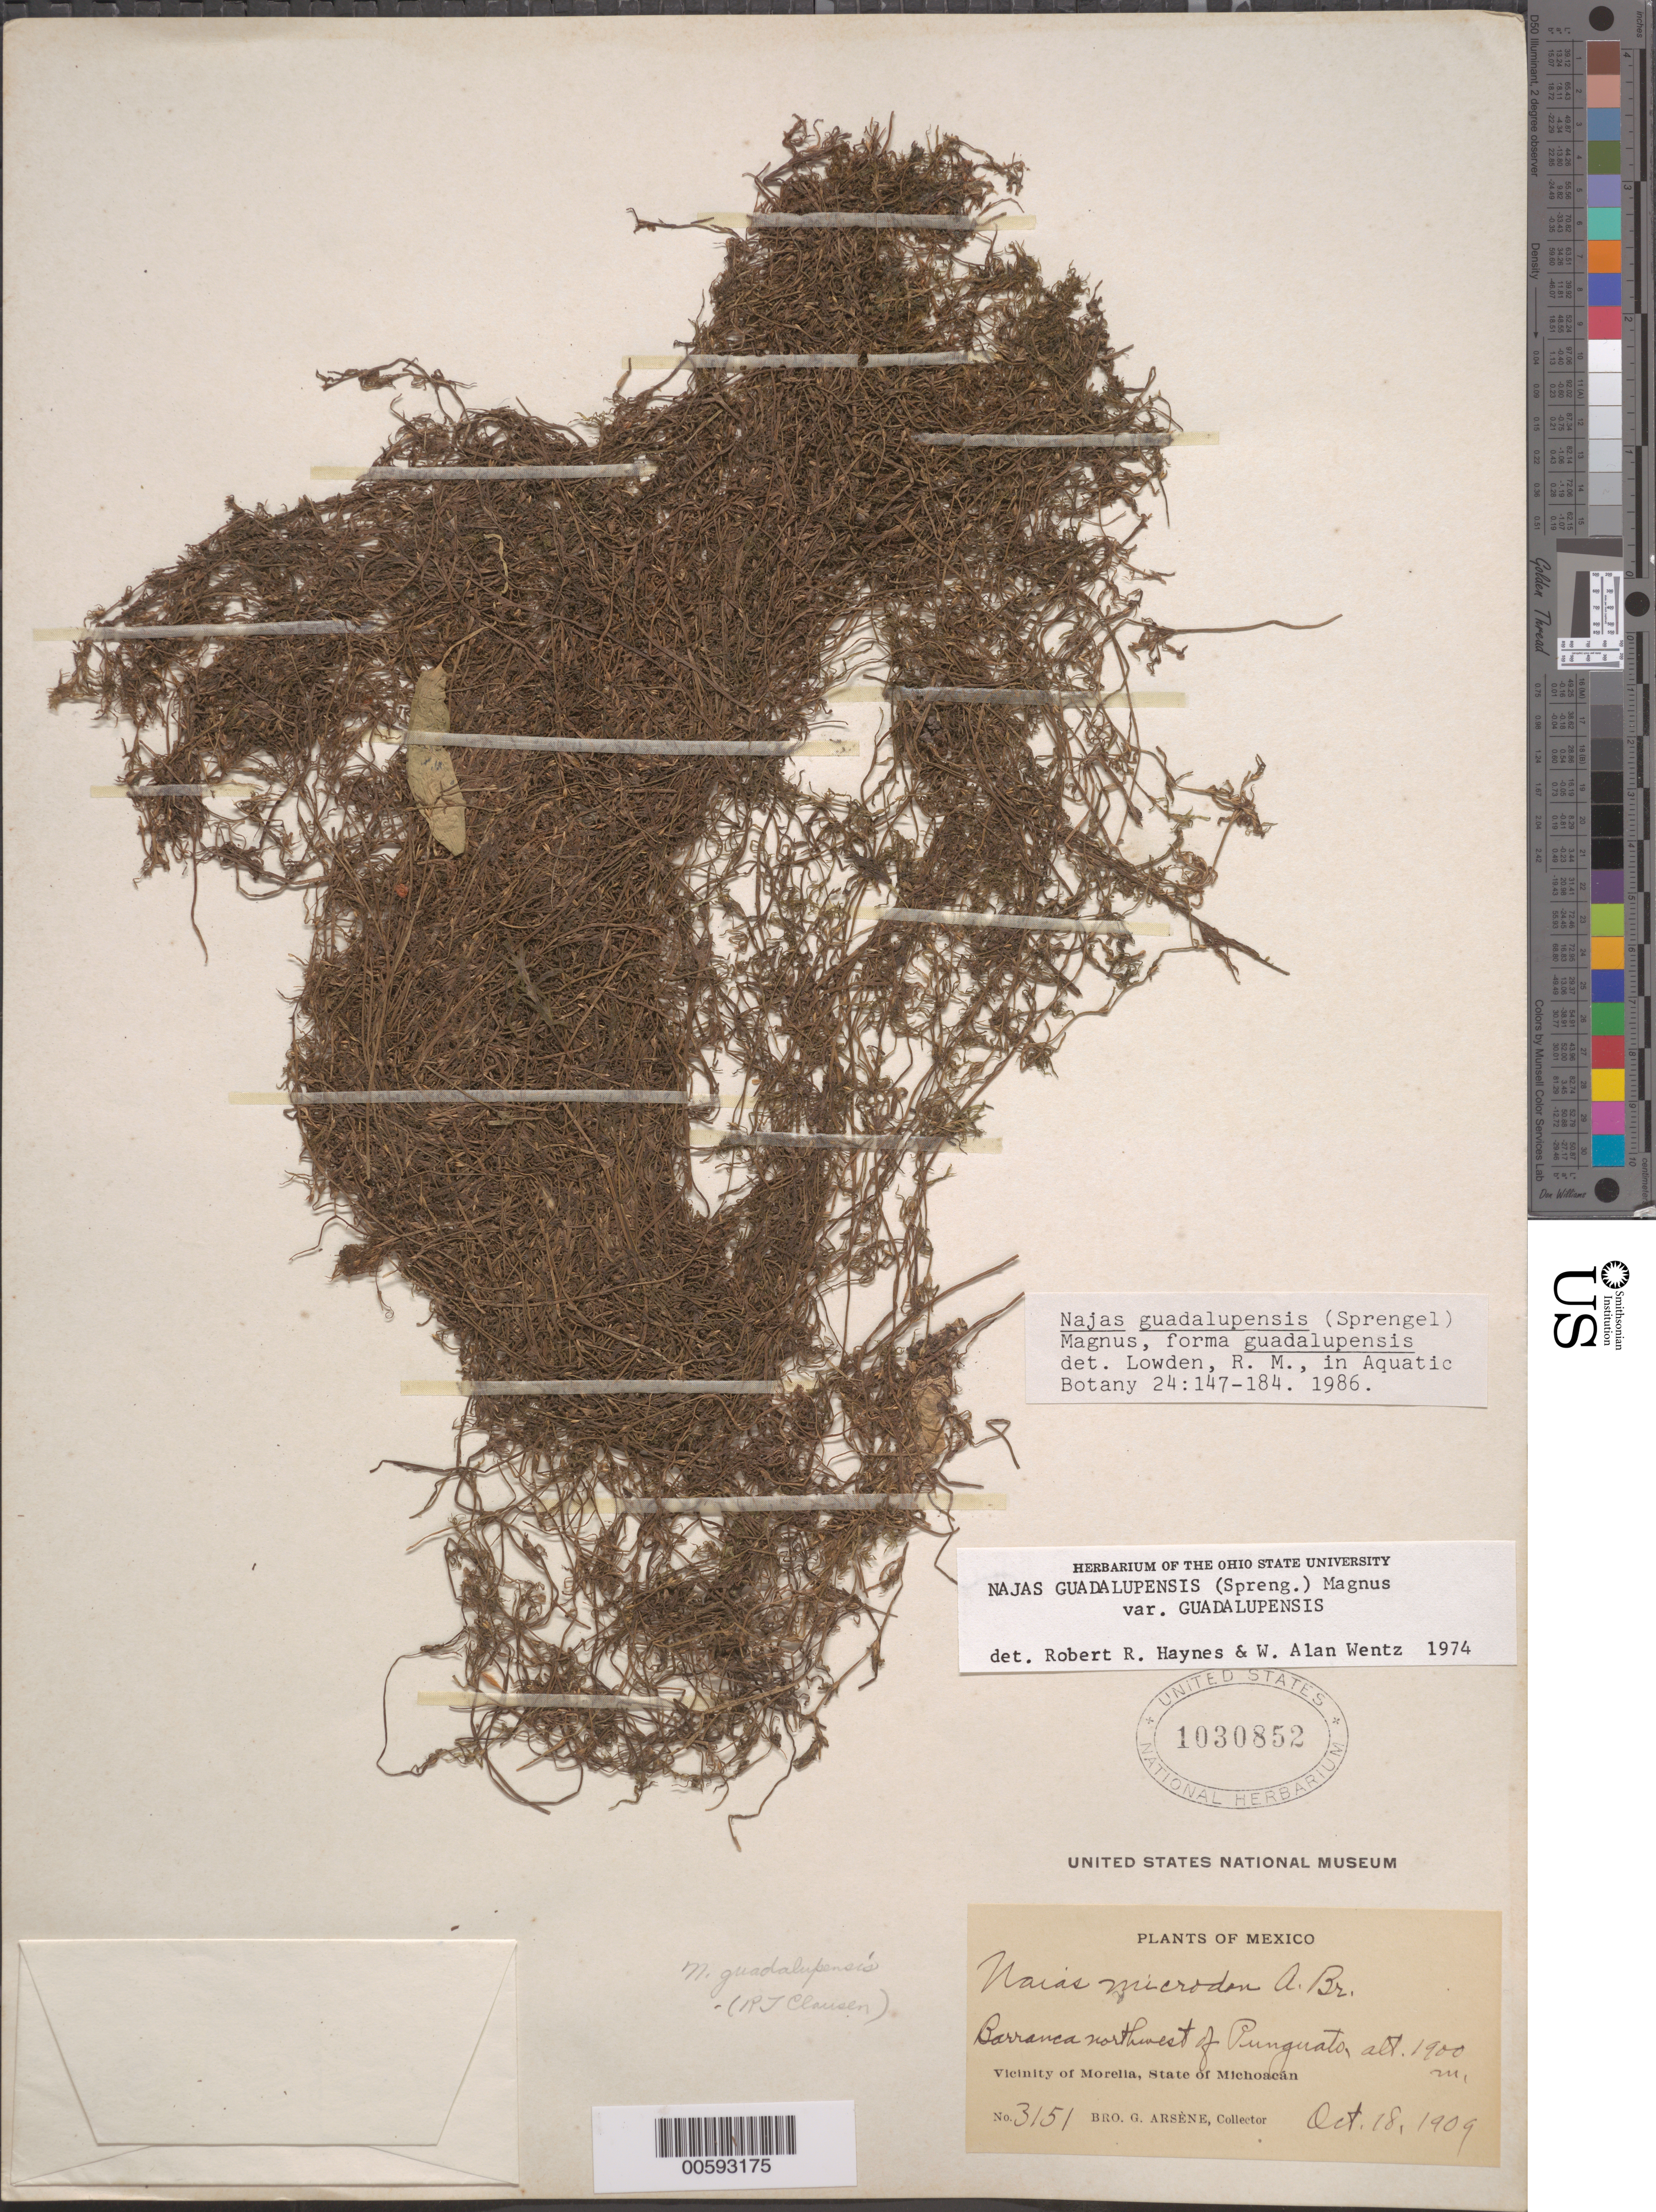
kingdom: Plantae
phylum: Tracheophyta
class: Liliopsida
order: Alismatales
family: Hydrocharitaceae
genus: Najas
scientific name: Najas guadalupensis var. guadalupensis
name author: (Spreng.) Magnus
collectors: Bro. G. Arsène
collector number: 3151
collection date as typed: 18 Oct 1909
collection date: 1909-10-18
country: Mexico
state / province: Michoacán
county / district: Morelia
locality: Barranca NW of Punguato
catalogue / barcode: US 1030852